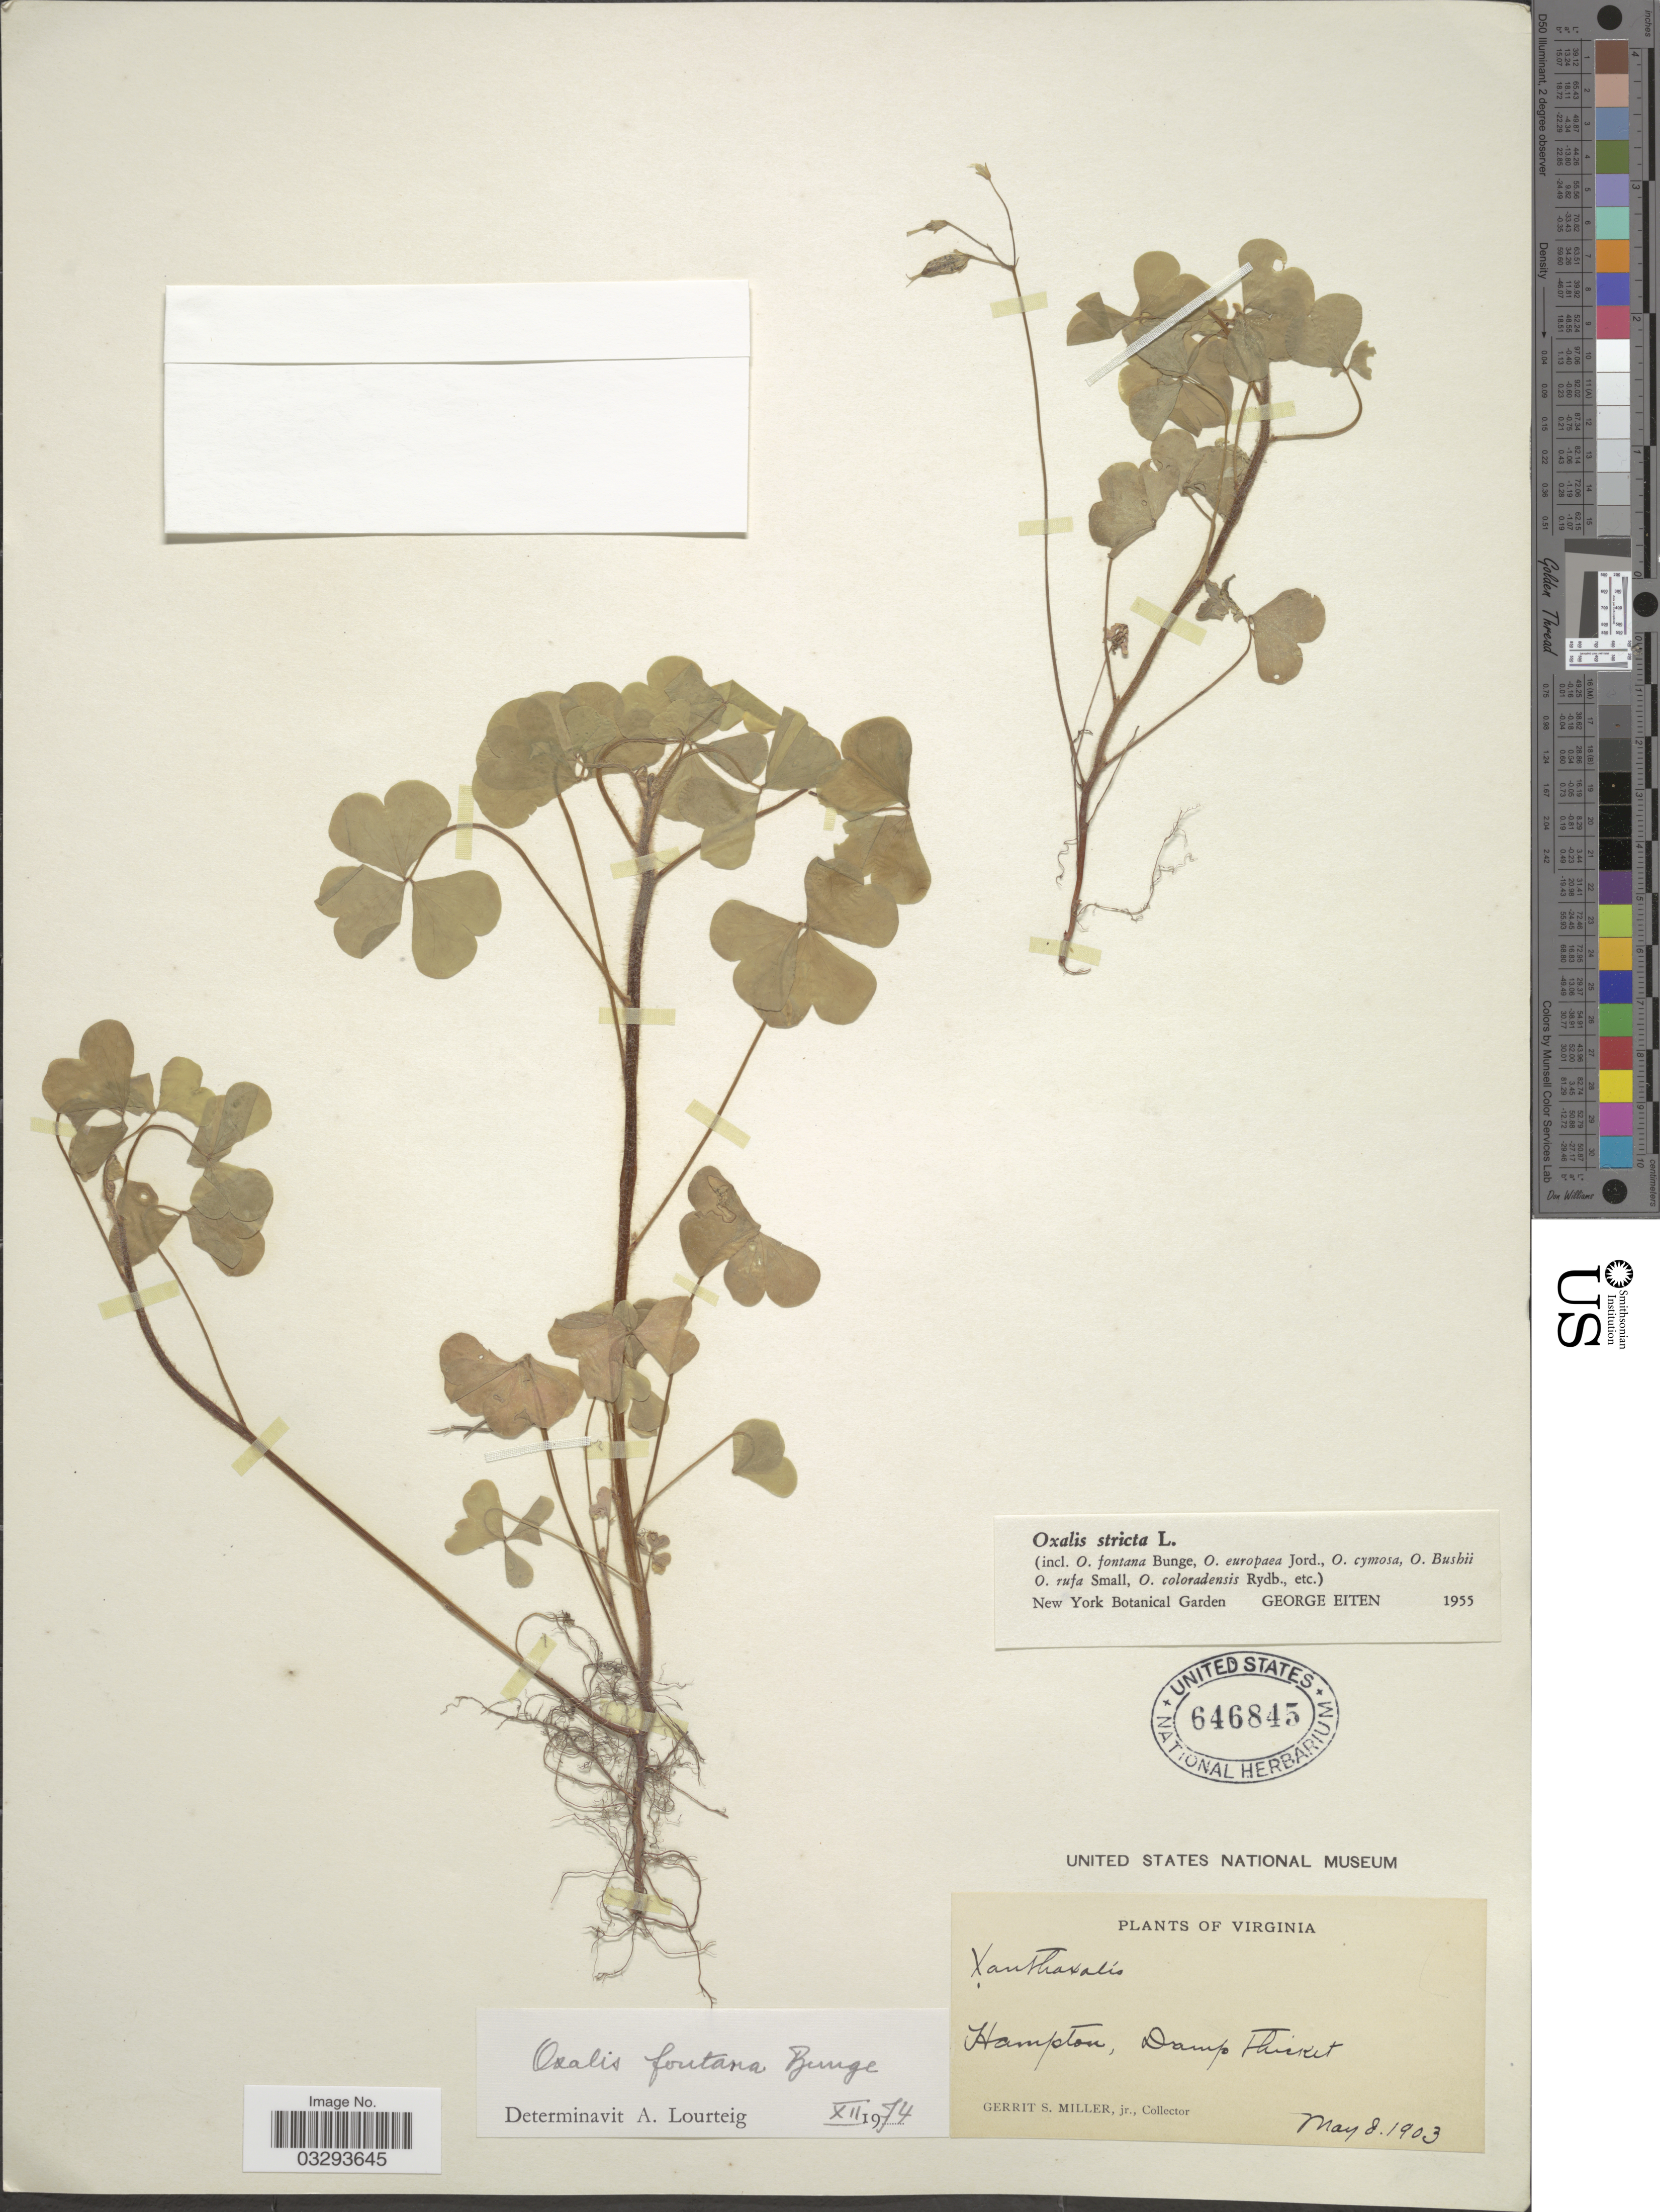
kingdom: Plantae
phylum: Tracheophyta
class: Magnoliopsida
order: Oxalidales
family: Oxalidaceae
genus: Oxalis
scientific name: Oxalis fontana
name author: Bunge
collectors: G. S. Miller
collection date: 1903-05-08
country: United States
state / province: Virginia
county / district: City of Hampton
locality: Hampton.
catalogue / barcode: US 646845